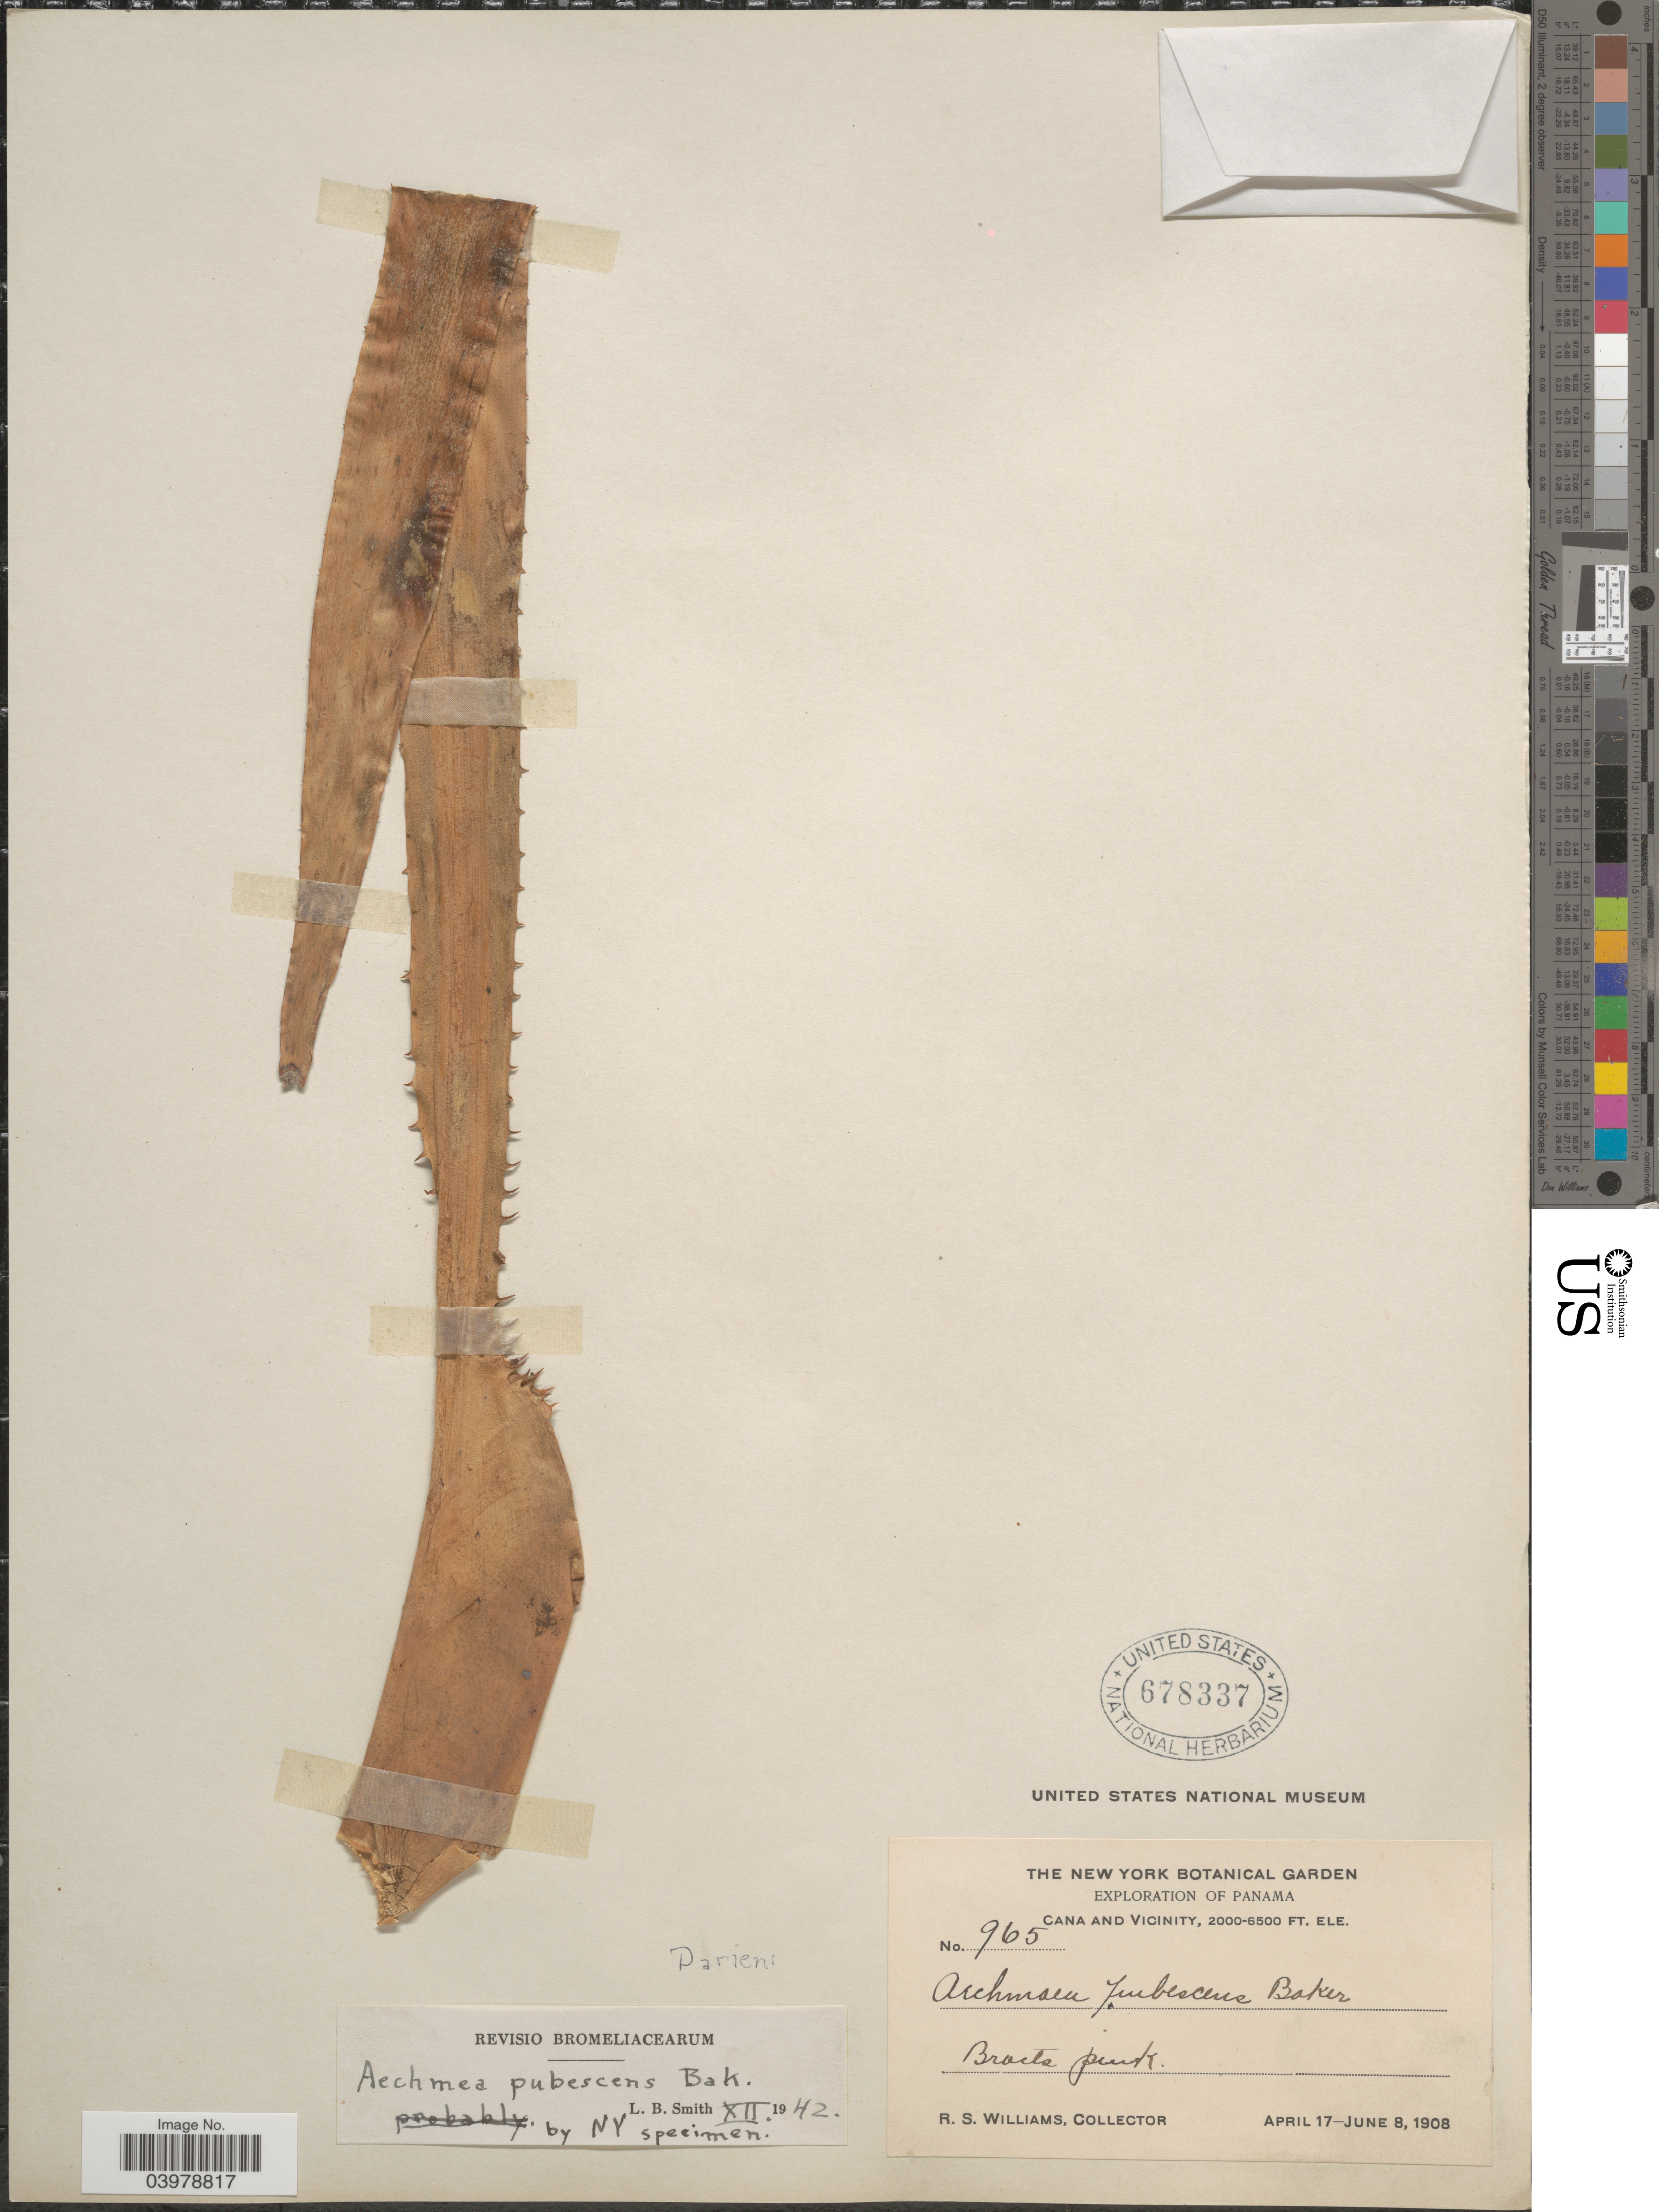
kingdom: Plantae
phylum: Tracheophyta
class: Liliopsida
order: Poales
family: Bromeliaceae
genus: Aechmea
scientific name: Aechmea pubescens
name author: Baker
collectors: R. S. Williams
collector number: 965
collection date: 1908-04-17/1908-06-08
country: Panama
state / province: Darien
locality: Cana and Vicinity.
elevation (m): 610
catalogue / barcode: US 678337